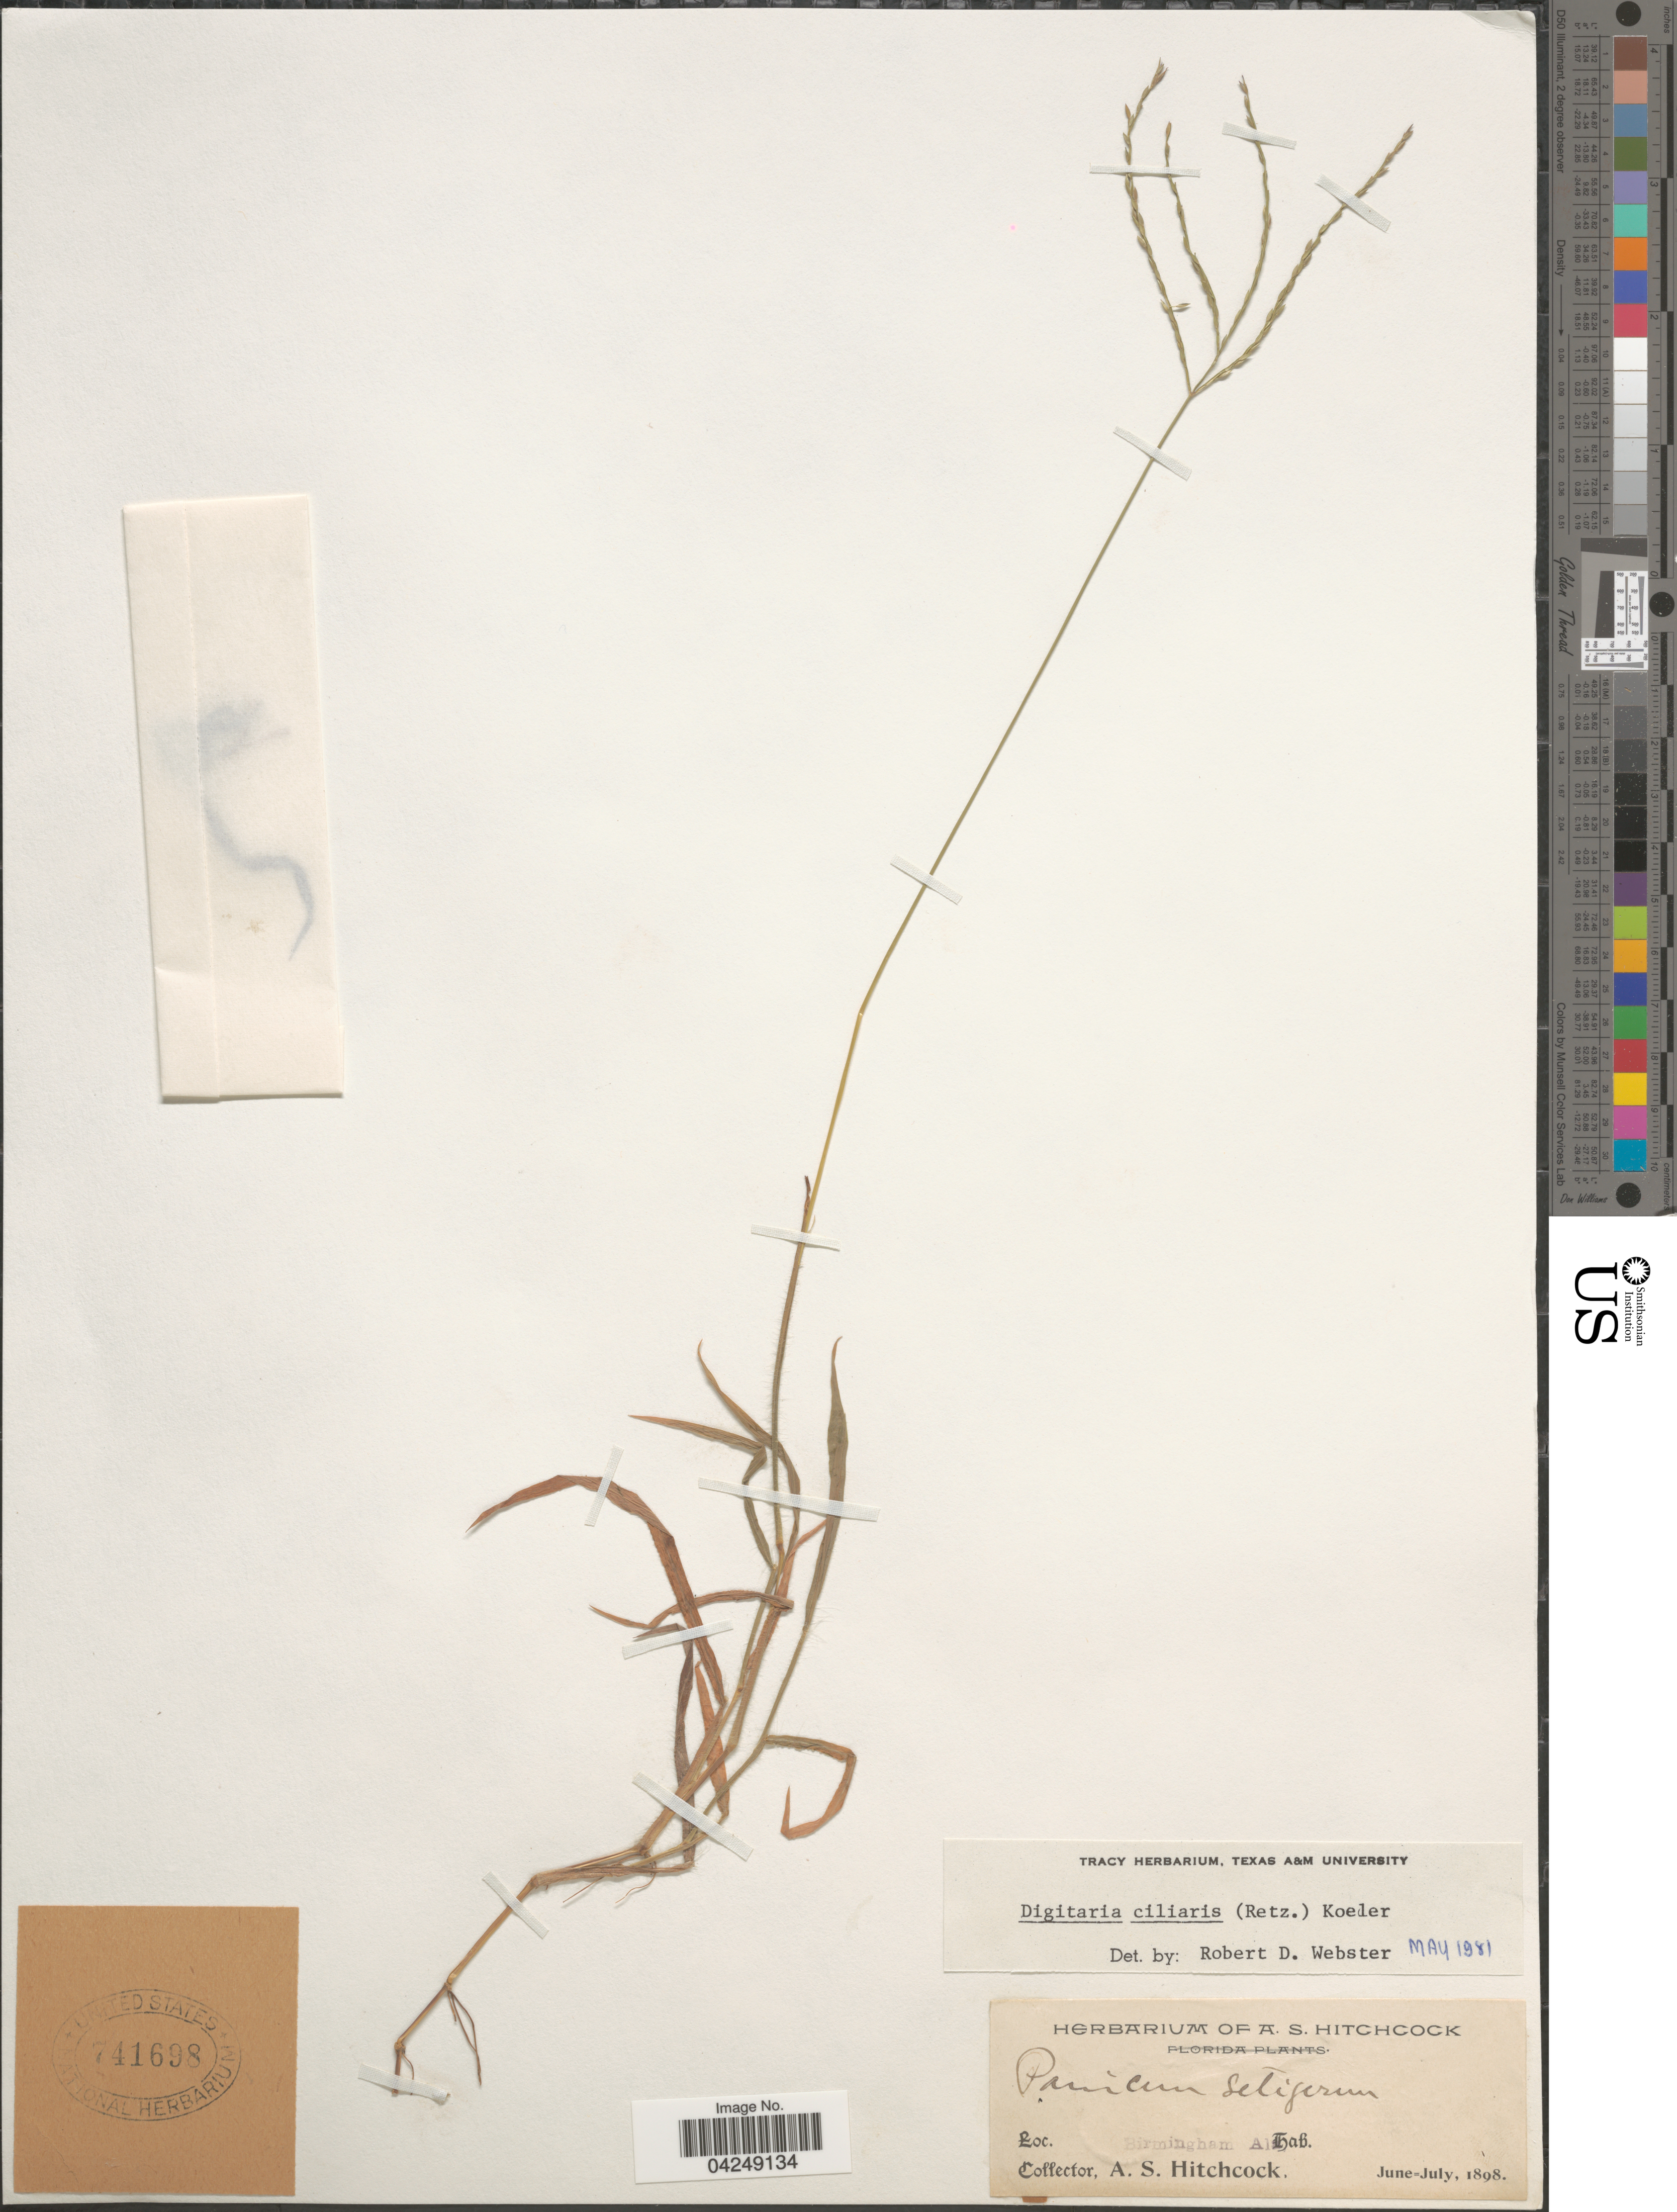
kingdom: Plantae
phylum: Tracheophyta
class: Liliopsida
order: Poales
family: Poaceae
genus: Digitaria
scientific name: Digitaria ciliaris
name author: (Retz.) Koeler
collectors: A. S. Hitchcock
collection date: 1898-06/1898-07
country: United States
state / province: Alabama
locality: Birmingham.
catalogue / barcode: US 741698